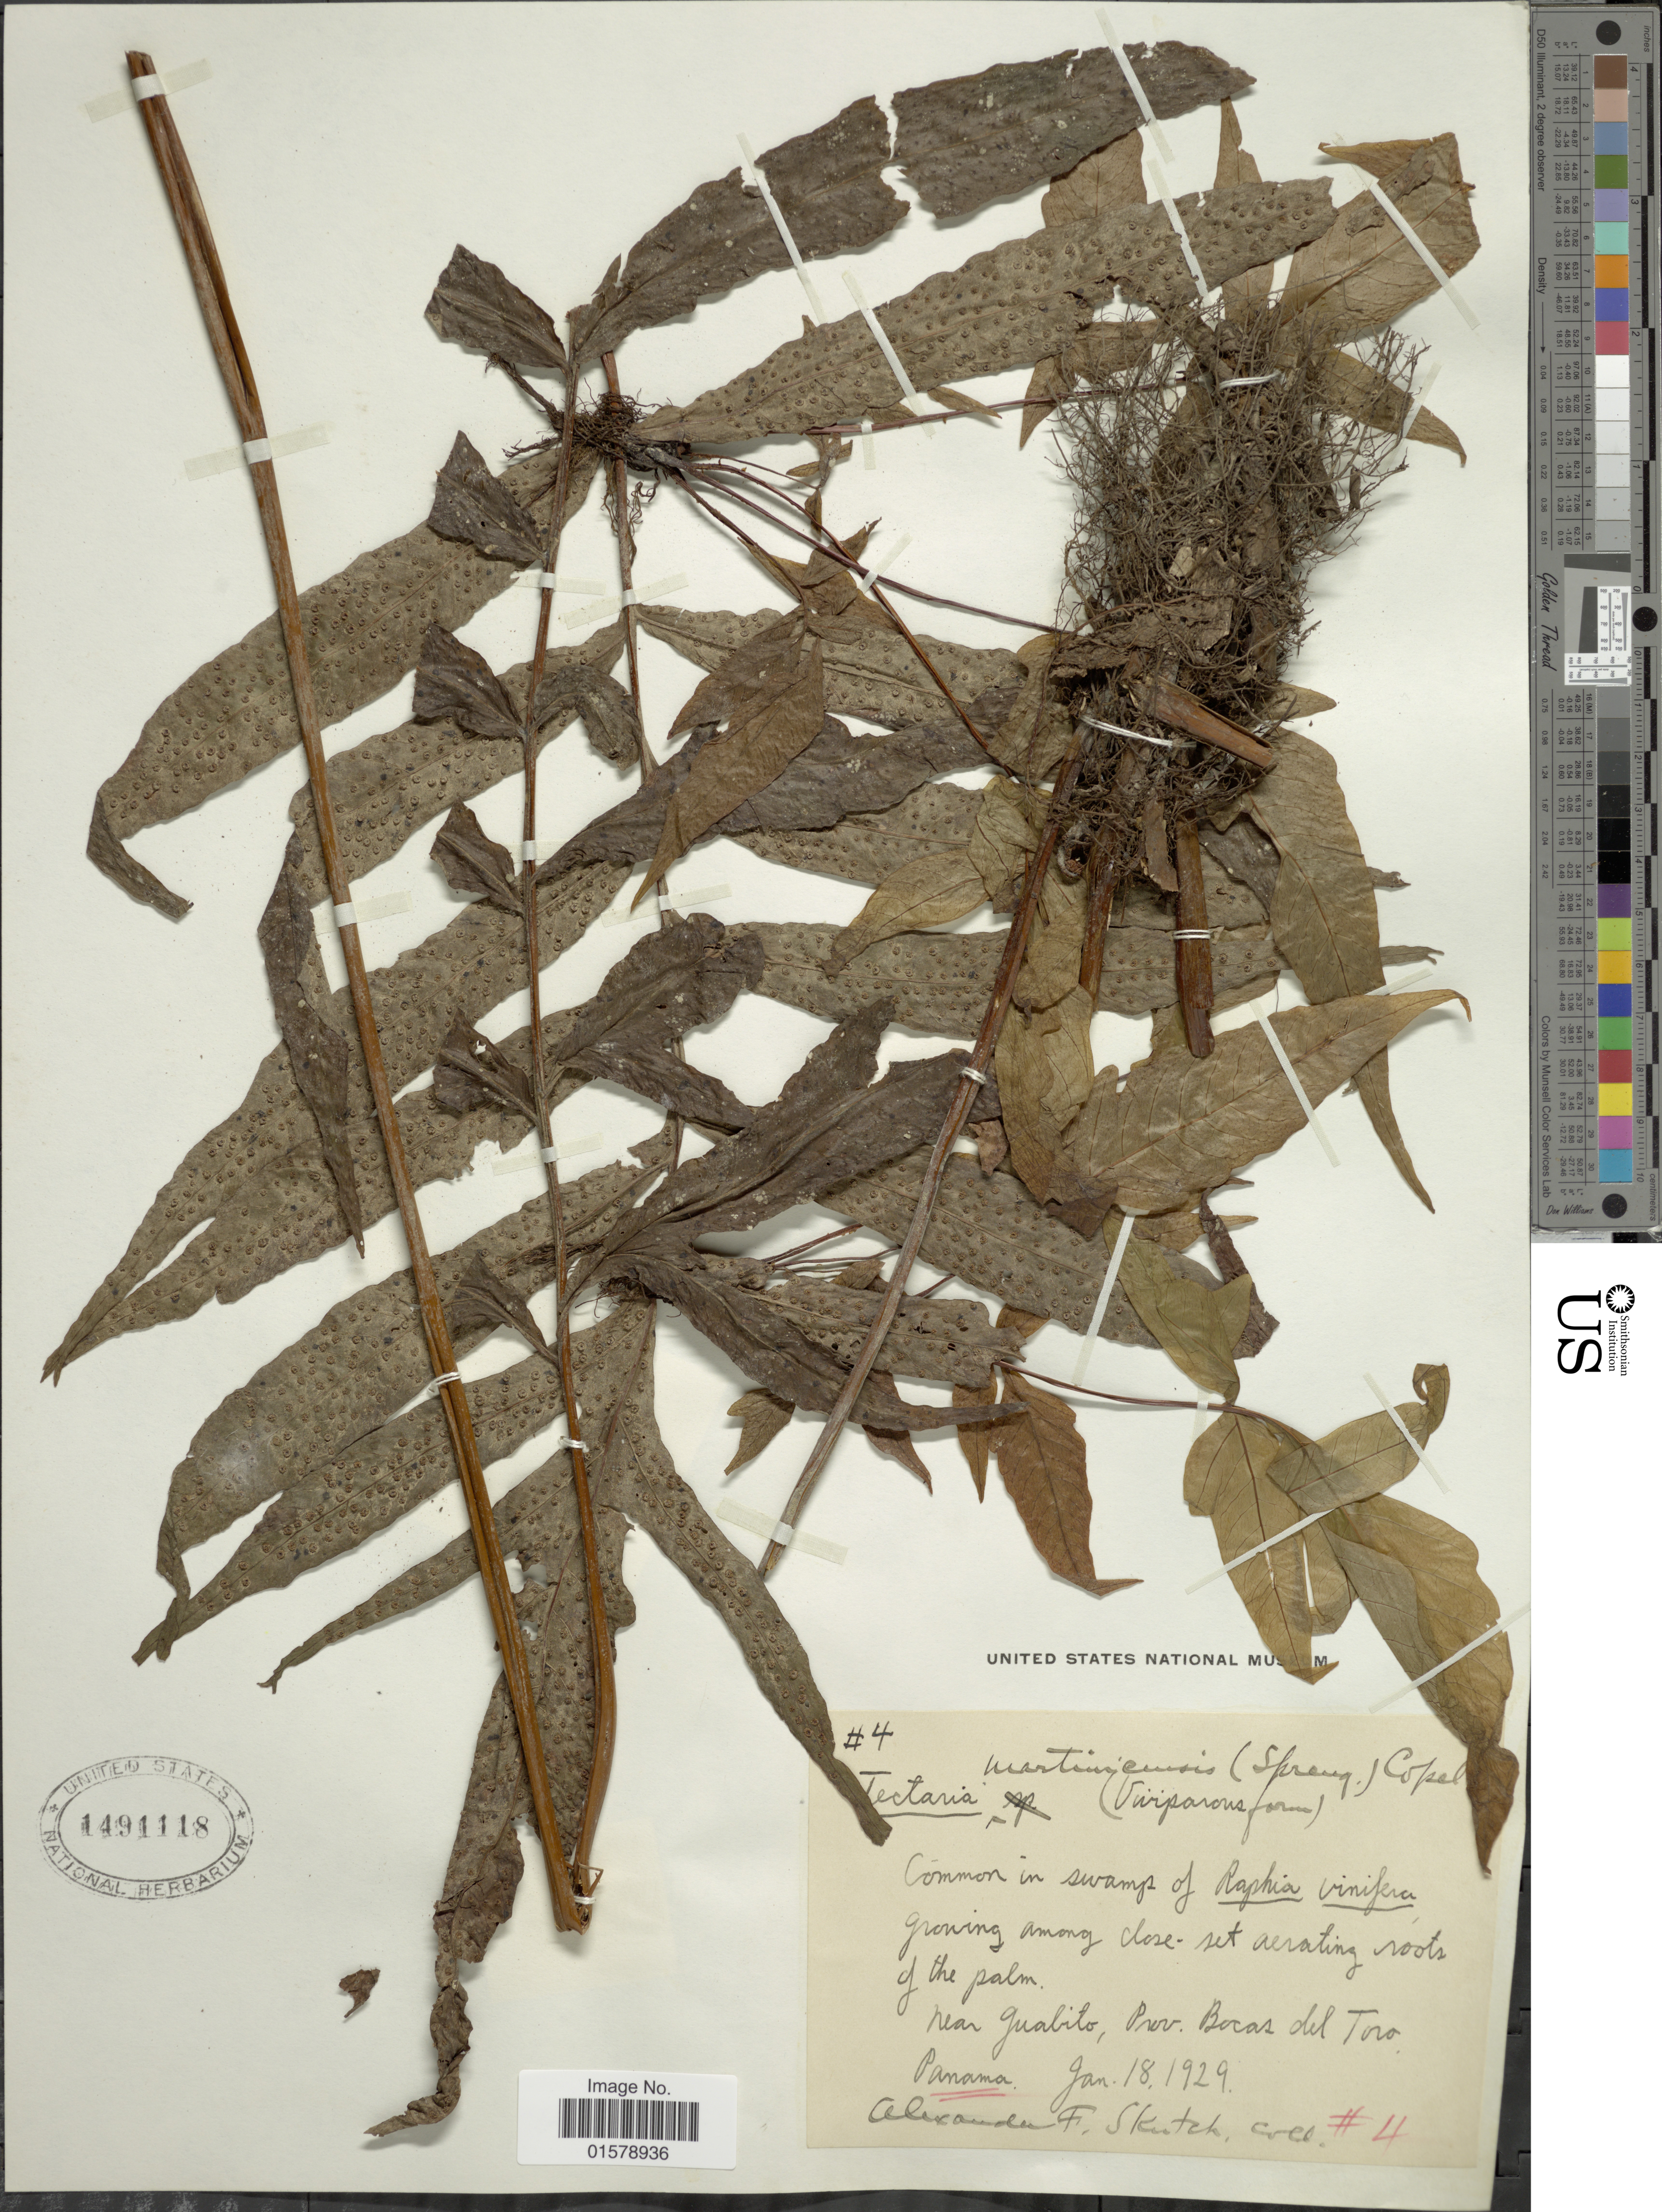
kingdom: Plantae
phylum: Tracheophyta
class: Polypodiopsida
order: Polypodiales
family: Tectariaceae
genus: Tectaria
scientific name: Tectaria vivipara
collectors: A. F. Skutch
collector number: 4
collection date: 1929-01-18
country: Panama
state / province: Bocas del Toro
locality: Near Guabito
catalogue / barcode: US 1491118